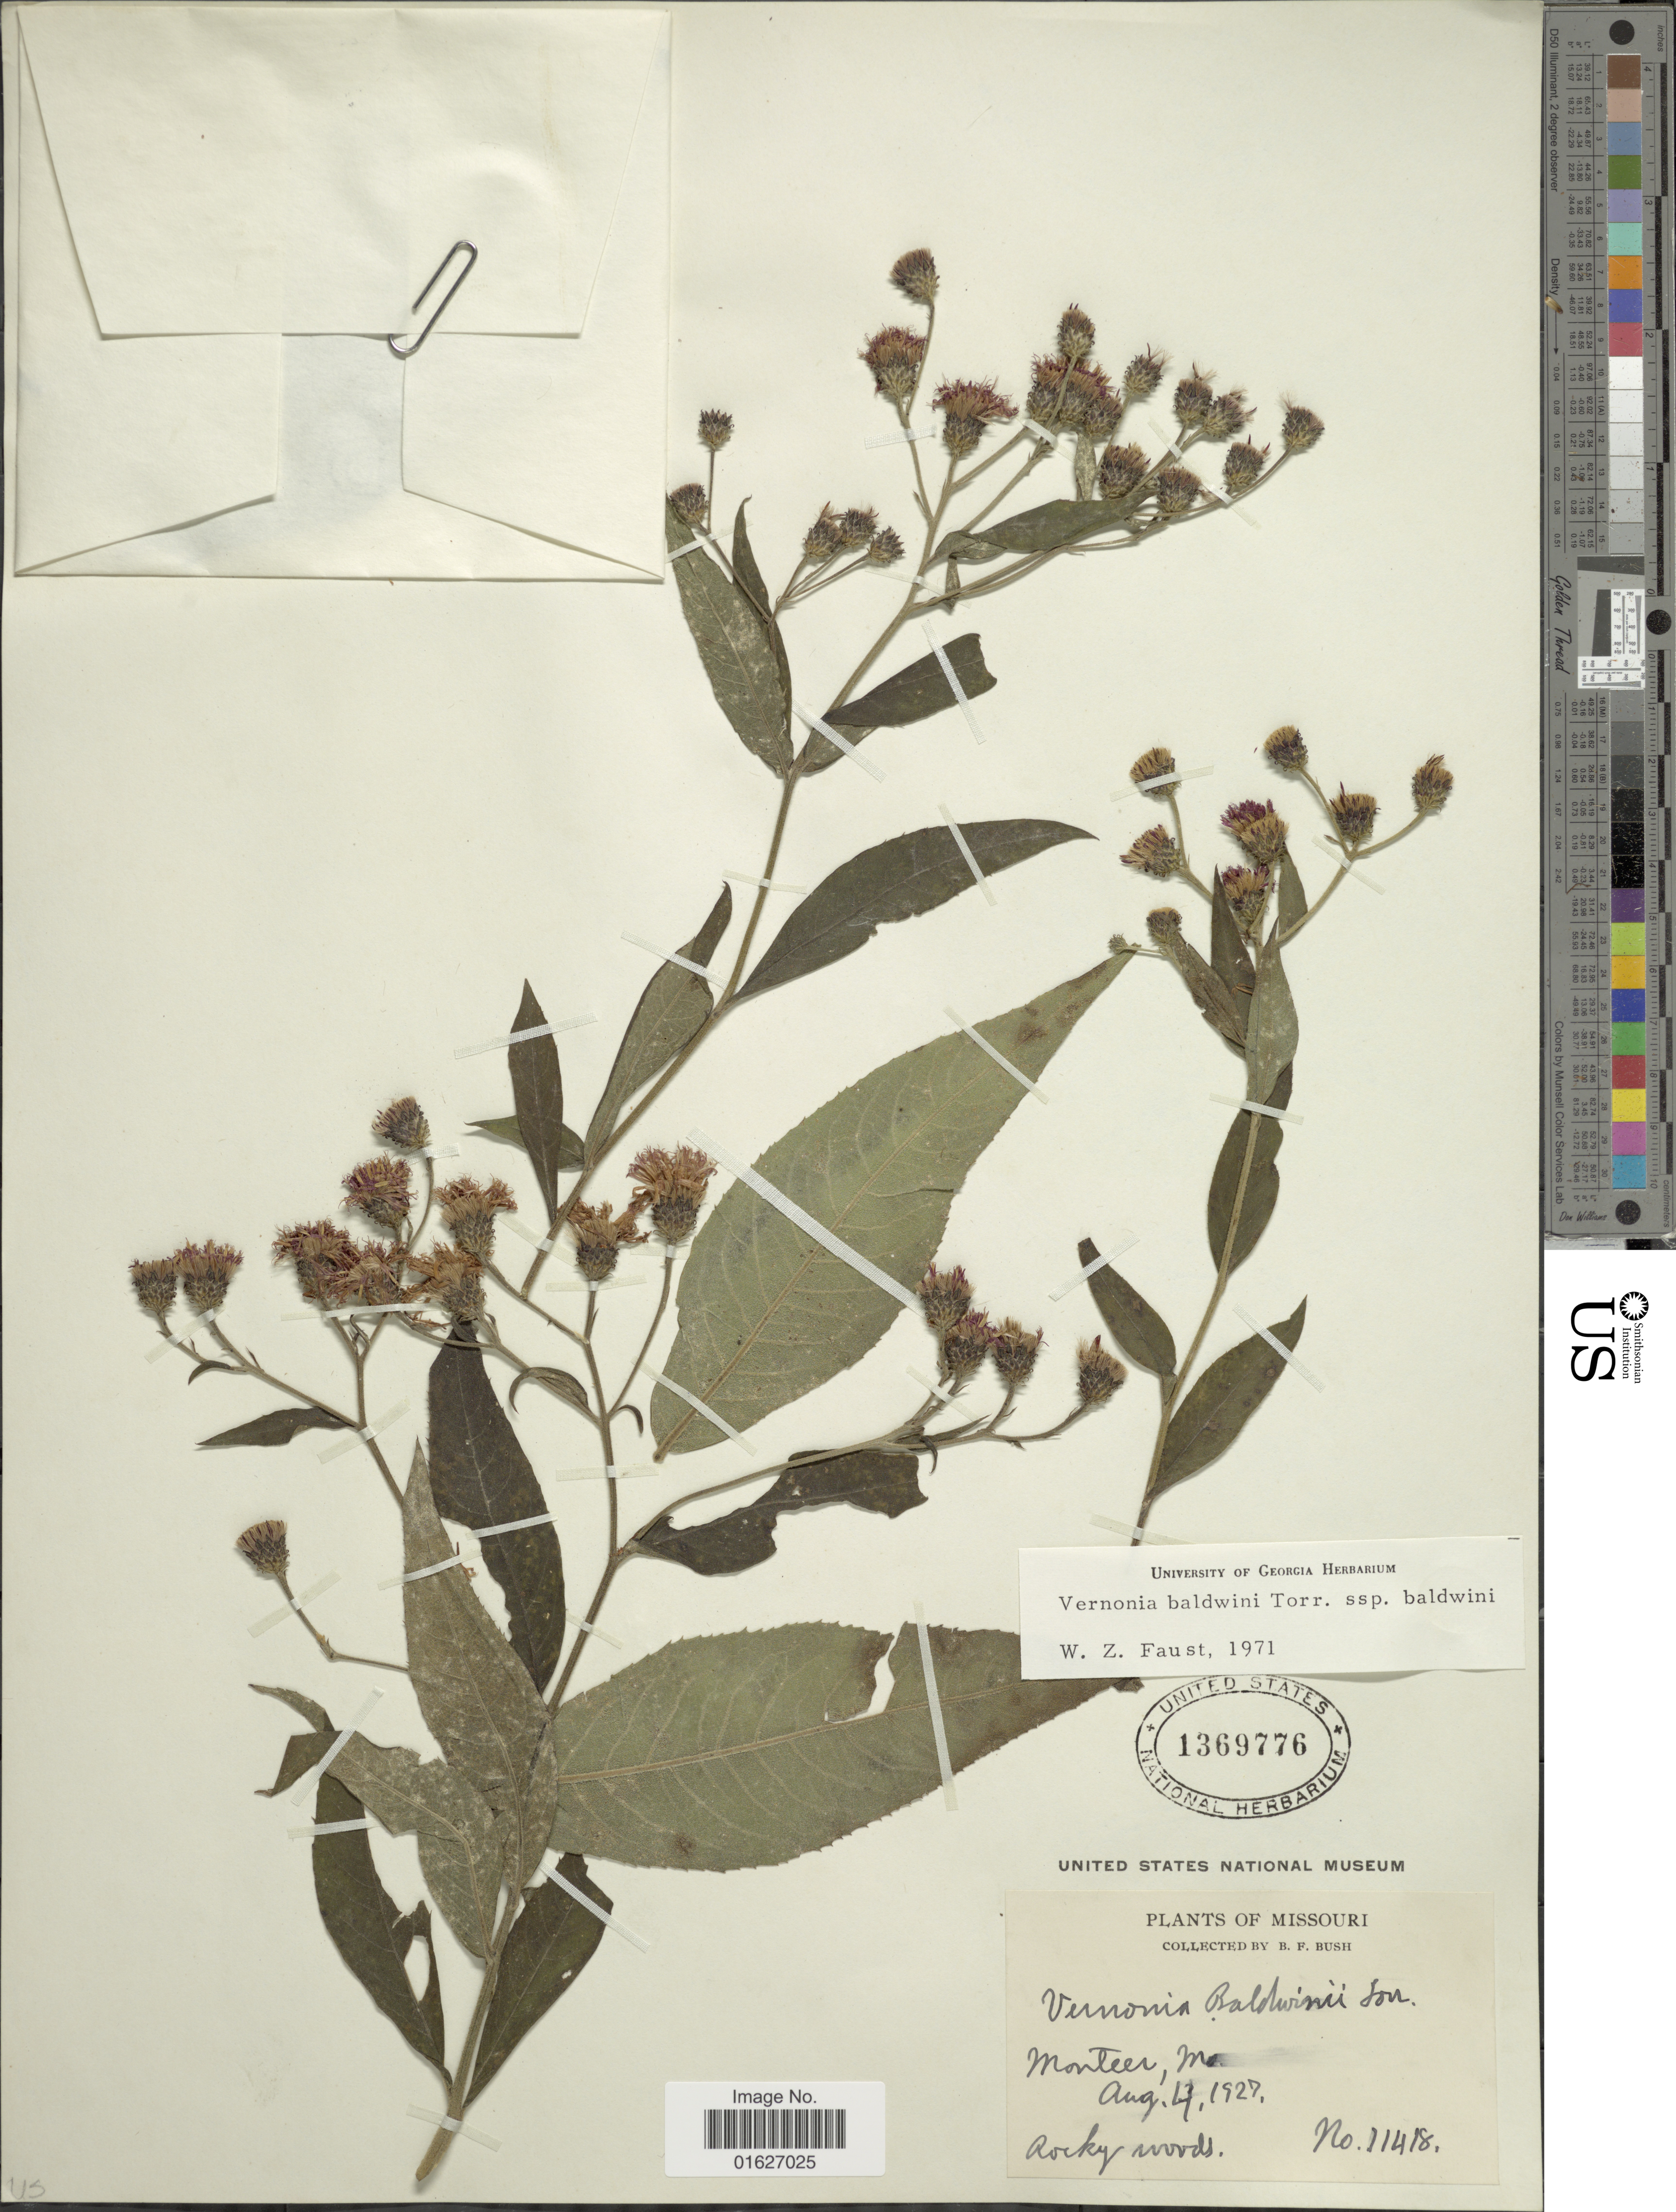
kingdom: Plantae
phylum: Tracheophyta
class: Magnoliopsida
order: Asterales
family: Asteraceae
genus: Vernonia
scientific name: Vernonia baldwinii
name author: Torr.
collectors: B. F. Bush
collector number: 11418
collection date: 1927-08-04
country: United States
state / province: Missouri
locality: Monteer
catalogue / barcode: US 1369776